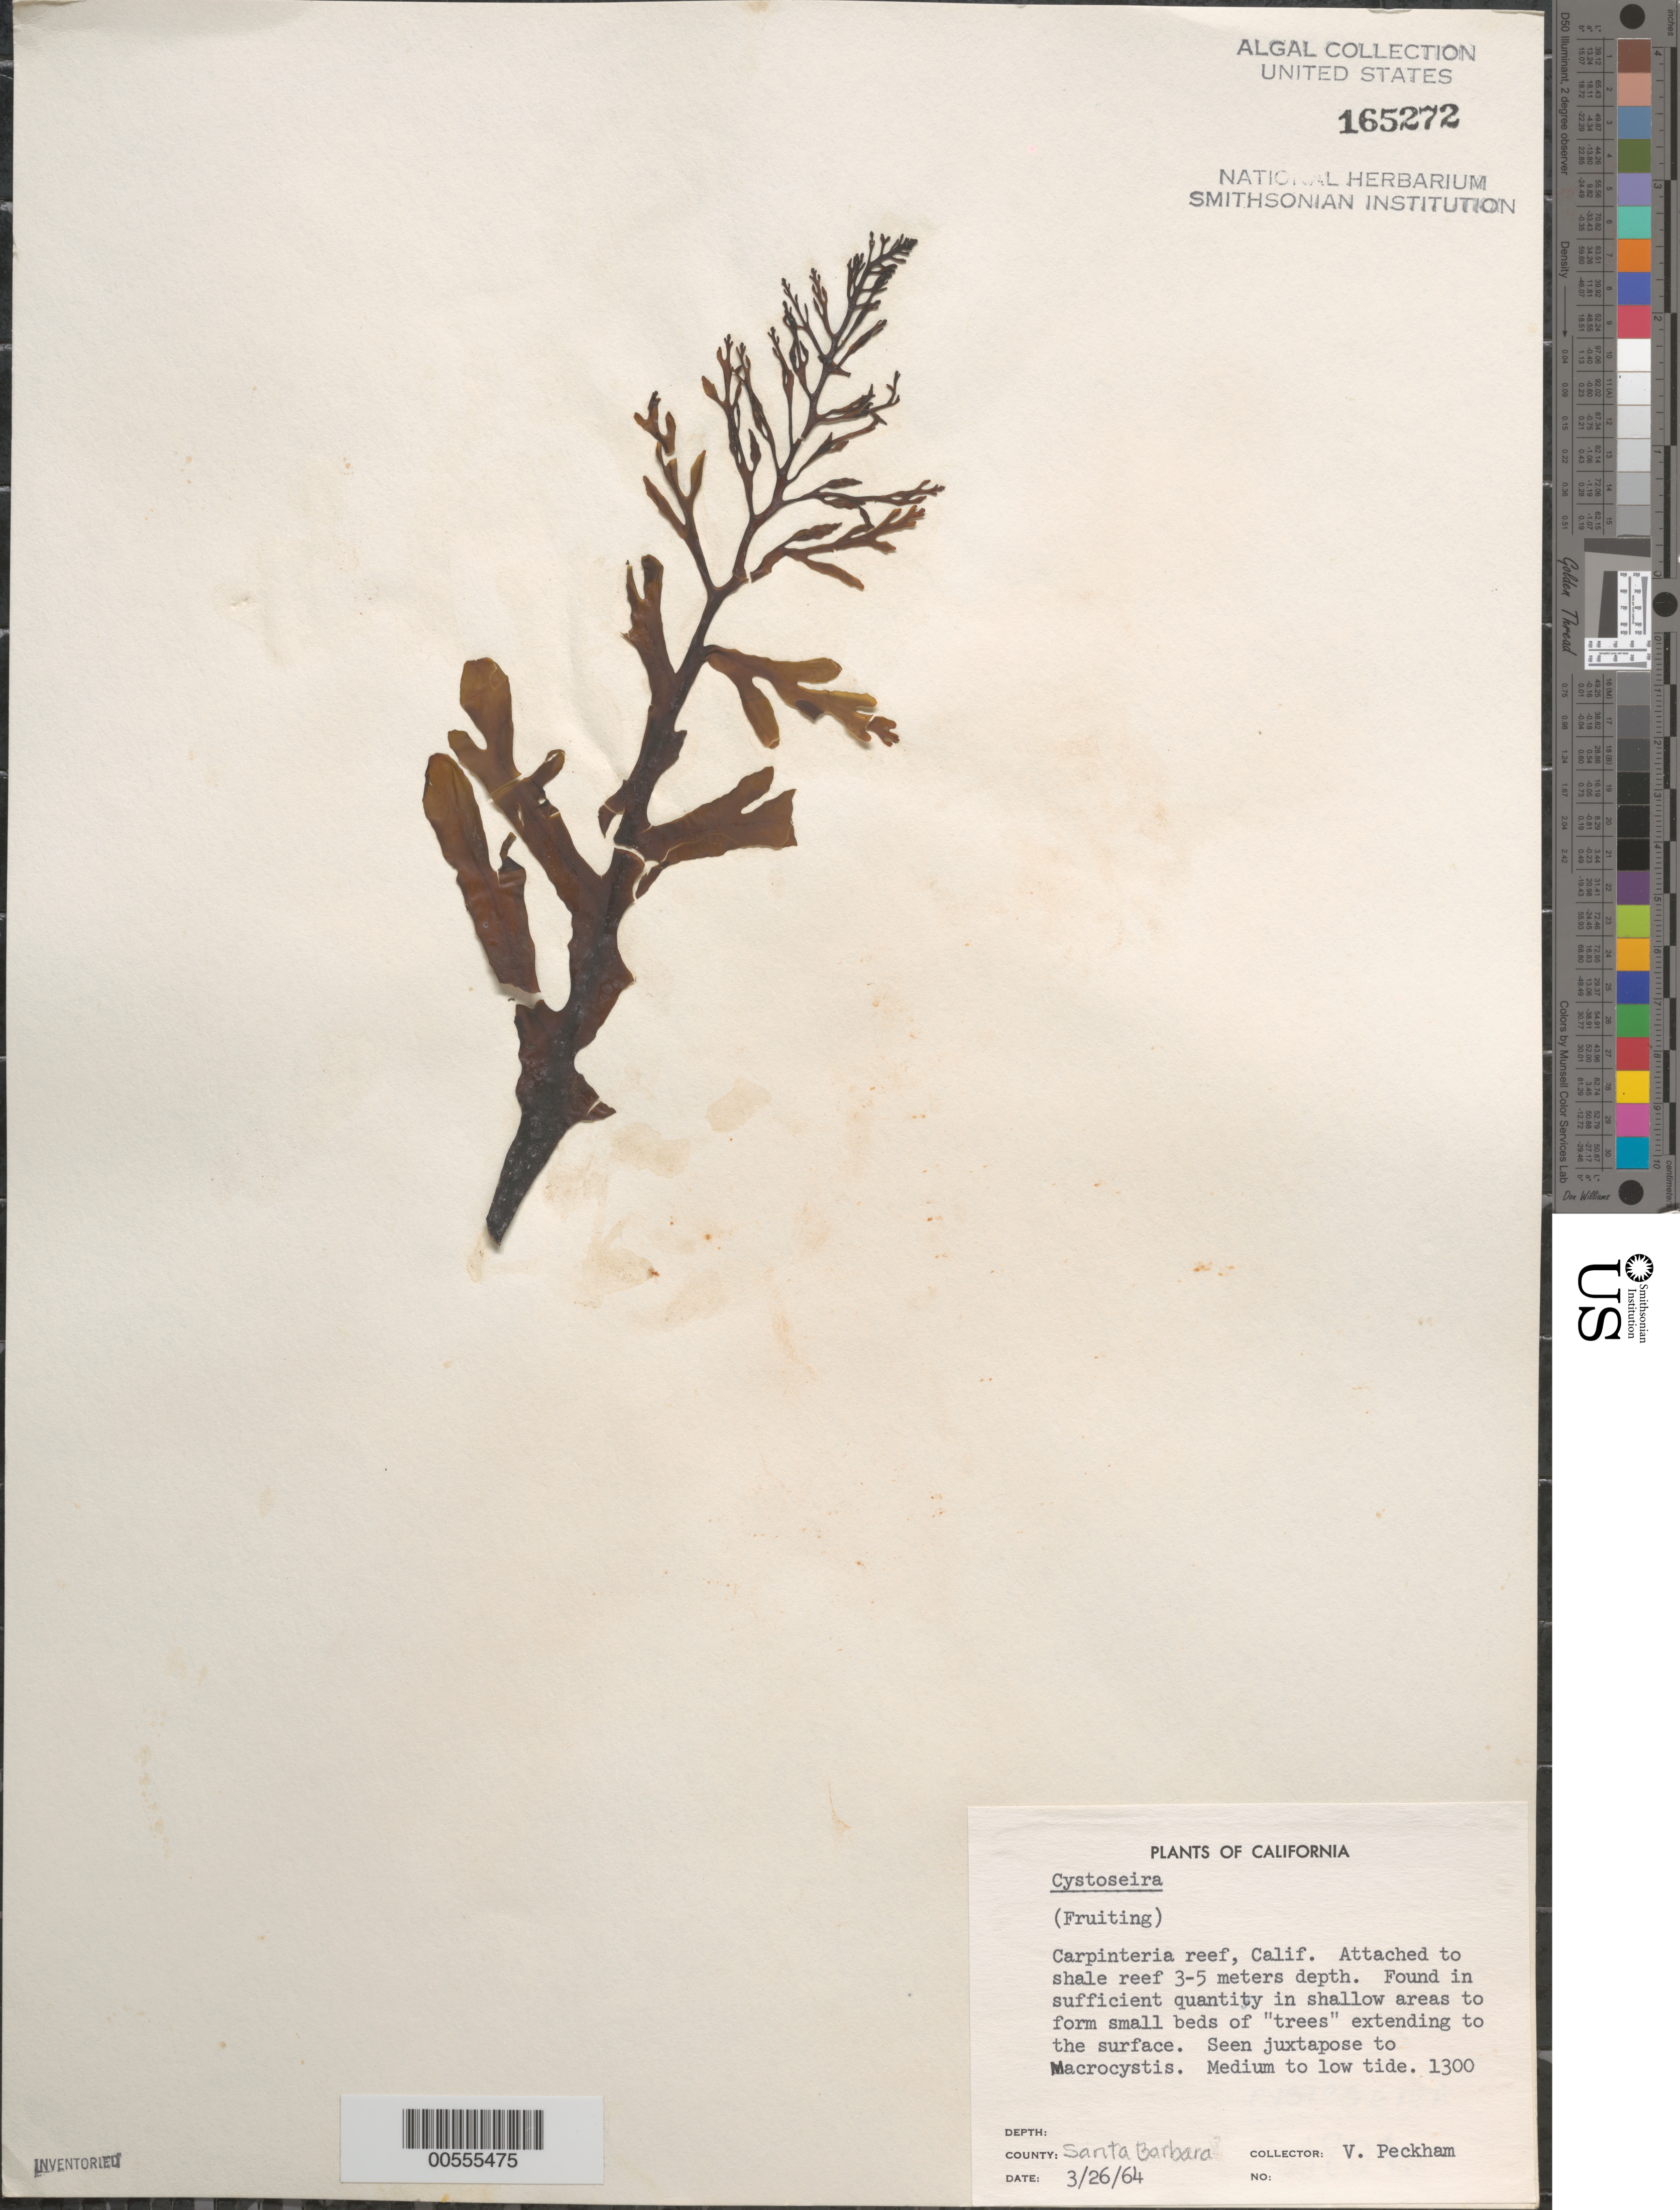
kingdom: Chromista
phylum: Ochrophyta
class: Phaeophyceae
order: Fucales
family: Sargassaceae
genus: Cystoseira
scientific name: Cystoseira sp.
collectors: V. Peckham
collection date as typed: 26 Mar 1964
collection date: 1964-03-26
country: United States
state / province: California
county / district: Santa Barbara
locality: Carpinteria Reef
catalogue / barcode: US 165272